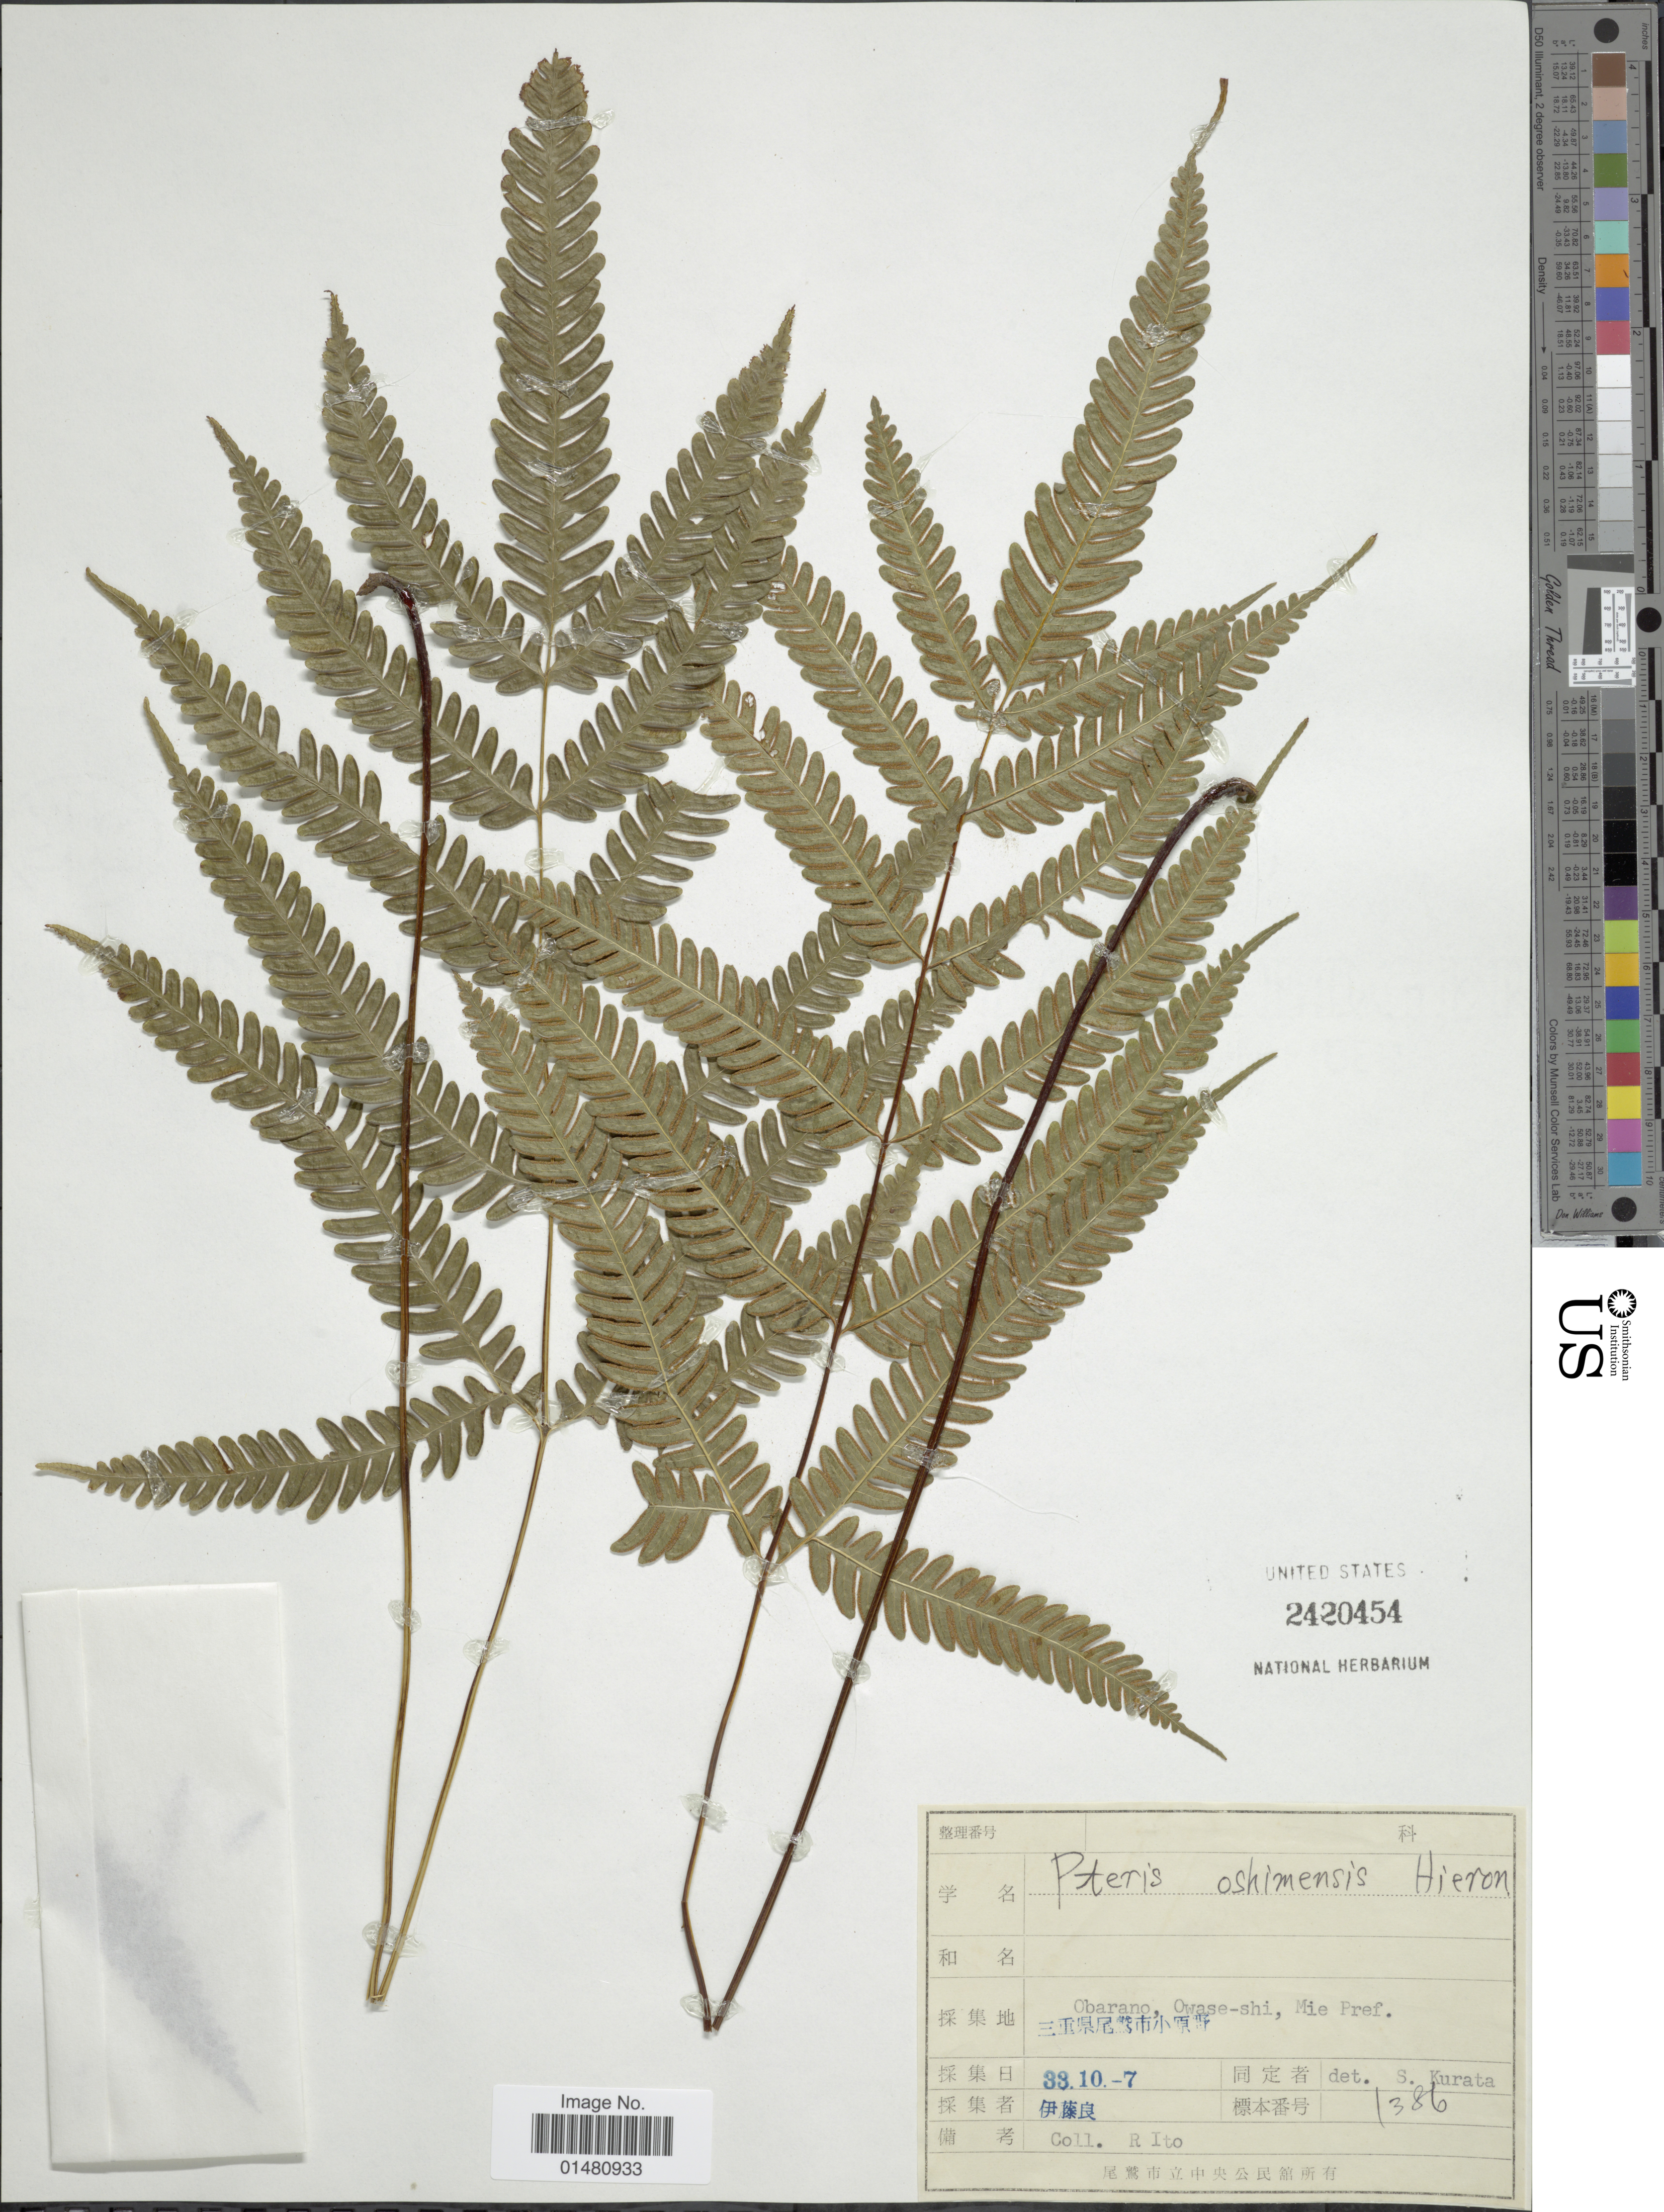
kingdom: Plantae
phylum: Tracheophyta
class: Polypodiopsida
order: Polypodiales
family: Pteridaceae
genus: Pteris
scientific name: Pteris oshimensis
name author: Hieron.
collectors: R. Ito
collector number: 1386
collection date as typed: Transcribed d/m/y: 7/10/33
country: Japan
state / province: Mie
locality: Obarano, owase-shi, Mie Pref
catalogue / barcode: US 2420454